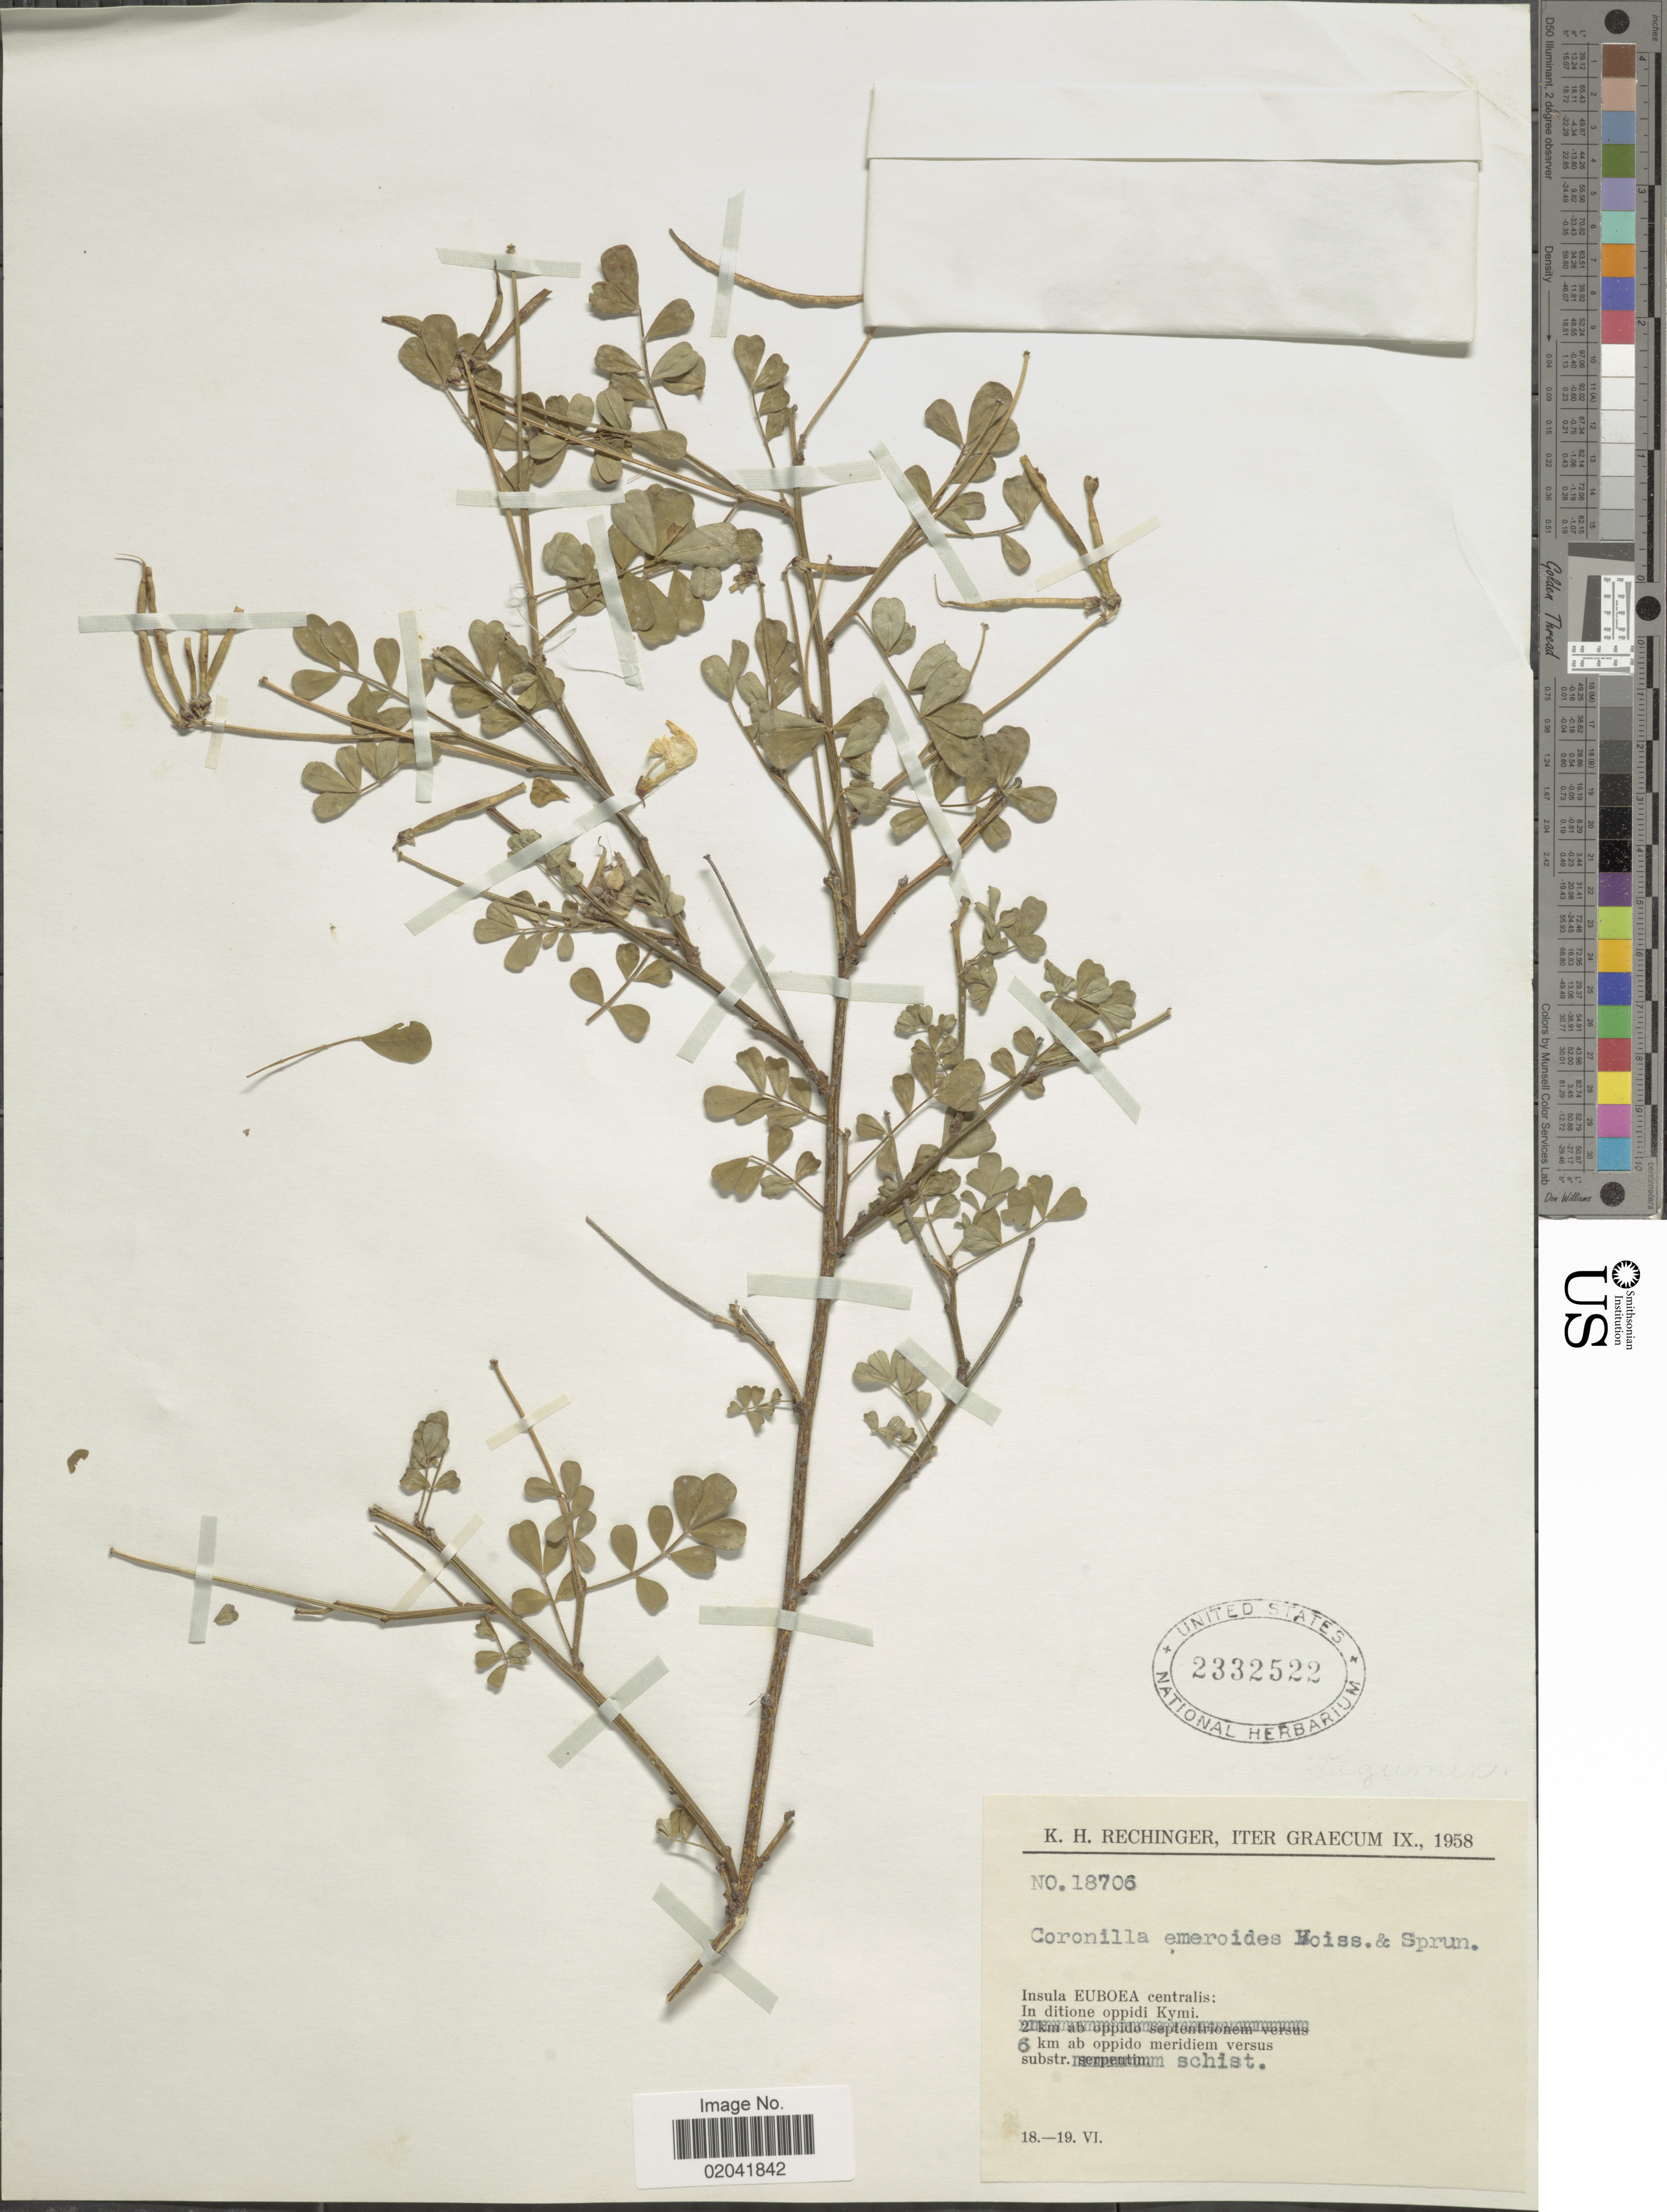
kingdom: Plantae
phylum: Tracheophyta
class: Magnoliopsida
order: Fabales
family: Fabaceae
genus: Coronilla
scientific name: Coronilla emeroides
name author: Boiss. & Spruner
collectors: K. H. Rechinger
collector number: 18706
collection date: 1958-06-18/1958-06-19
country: Greece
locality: Insula Euboea centralis: In ditione oppidi Kymi. 6 km ab oppido meridiem versus substr. schist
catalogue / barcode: US 2332522